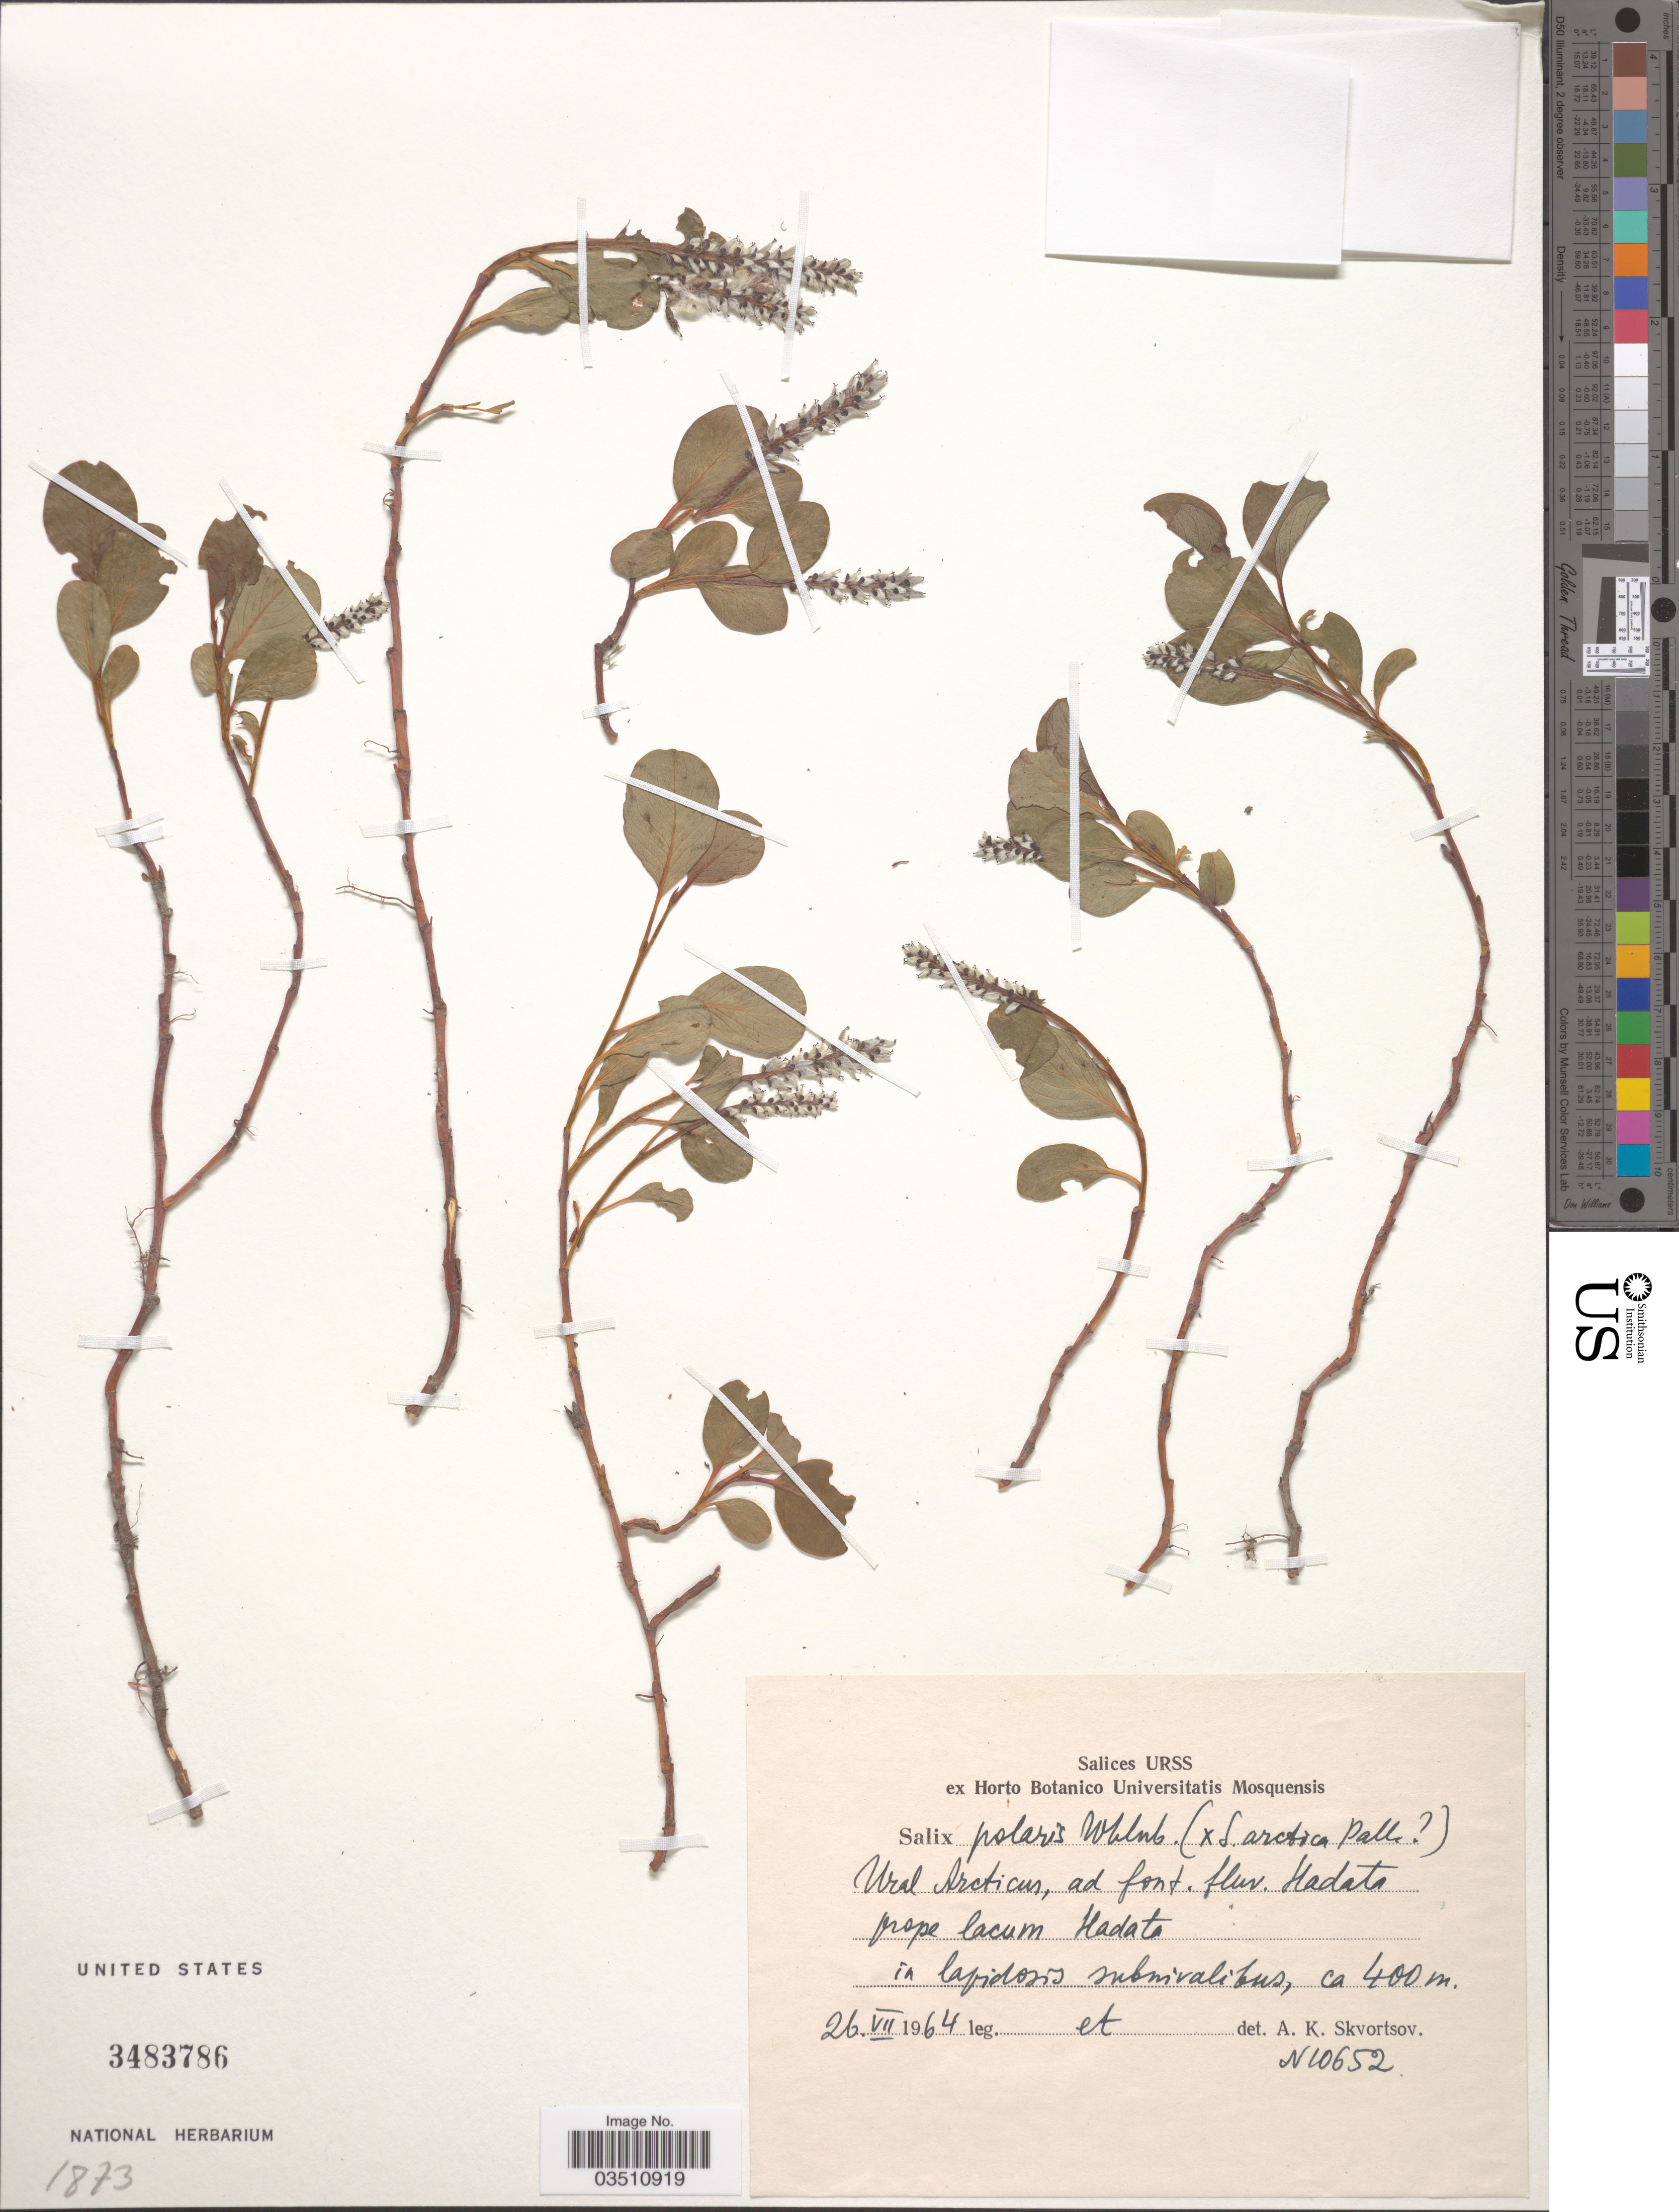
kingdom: Plantae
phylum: Tracheophyta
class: Magnoliopsida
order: Malpighiales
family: Salicaceae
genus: Salix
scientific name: Salix polaris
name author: Wahlenb.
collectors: A. K. Skvortsov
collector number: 10652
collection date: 1964-07-26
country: Russian Federation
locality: Ural Arcticus, ad font. fluv. Hadata prope lacum Hadata.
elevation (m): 400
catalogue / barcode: US 3483786